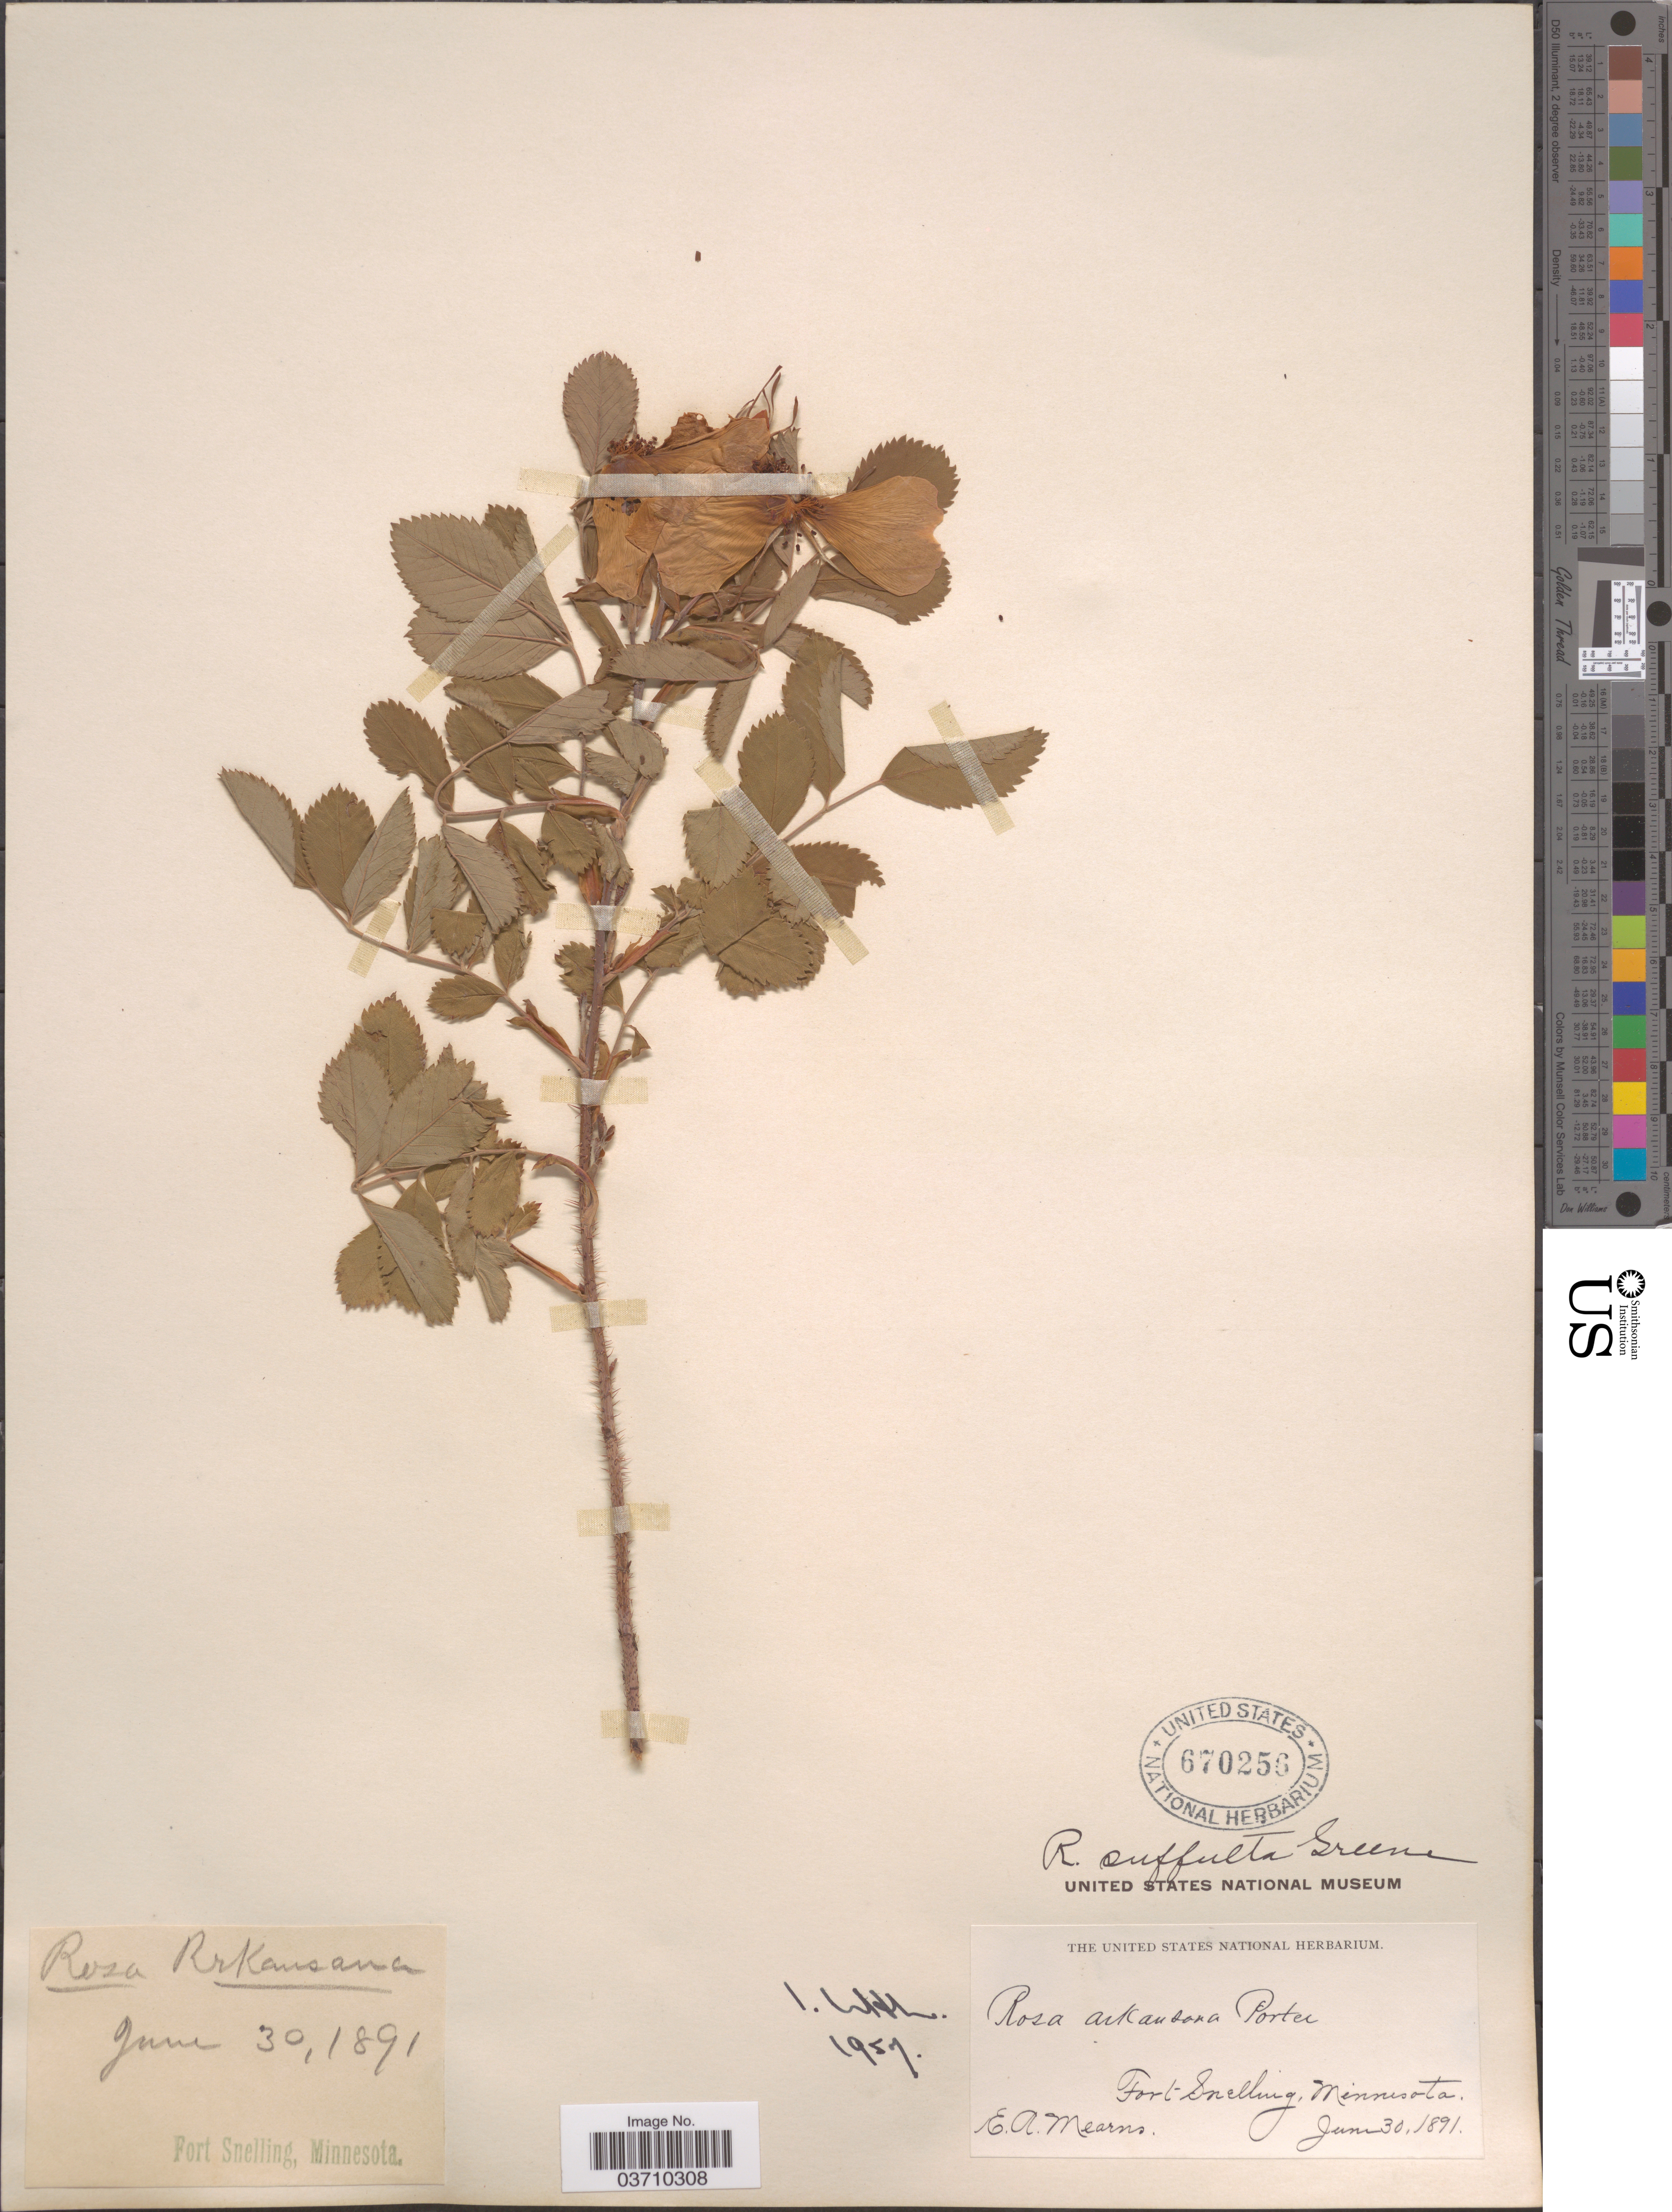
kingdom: Plantae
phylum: Tracheophyta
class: Magnoliopsida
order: Rosales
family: Rosaceae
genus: Rosa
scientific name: Rosa arkansana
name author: Porter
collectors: E. A. Mearns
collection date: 1891-06-30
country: United States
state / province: Minnesota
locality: Fort Snelling.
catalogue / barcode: US 670256